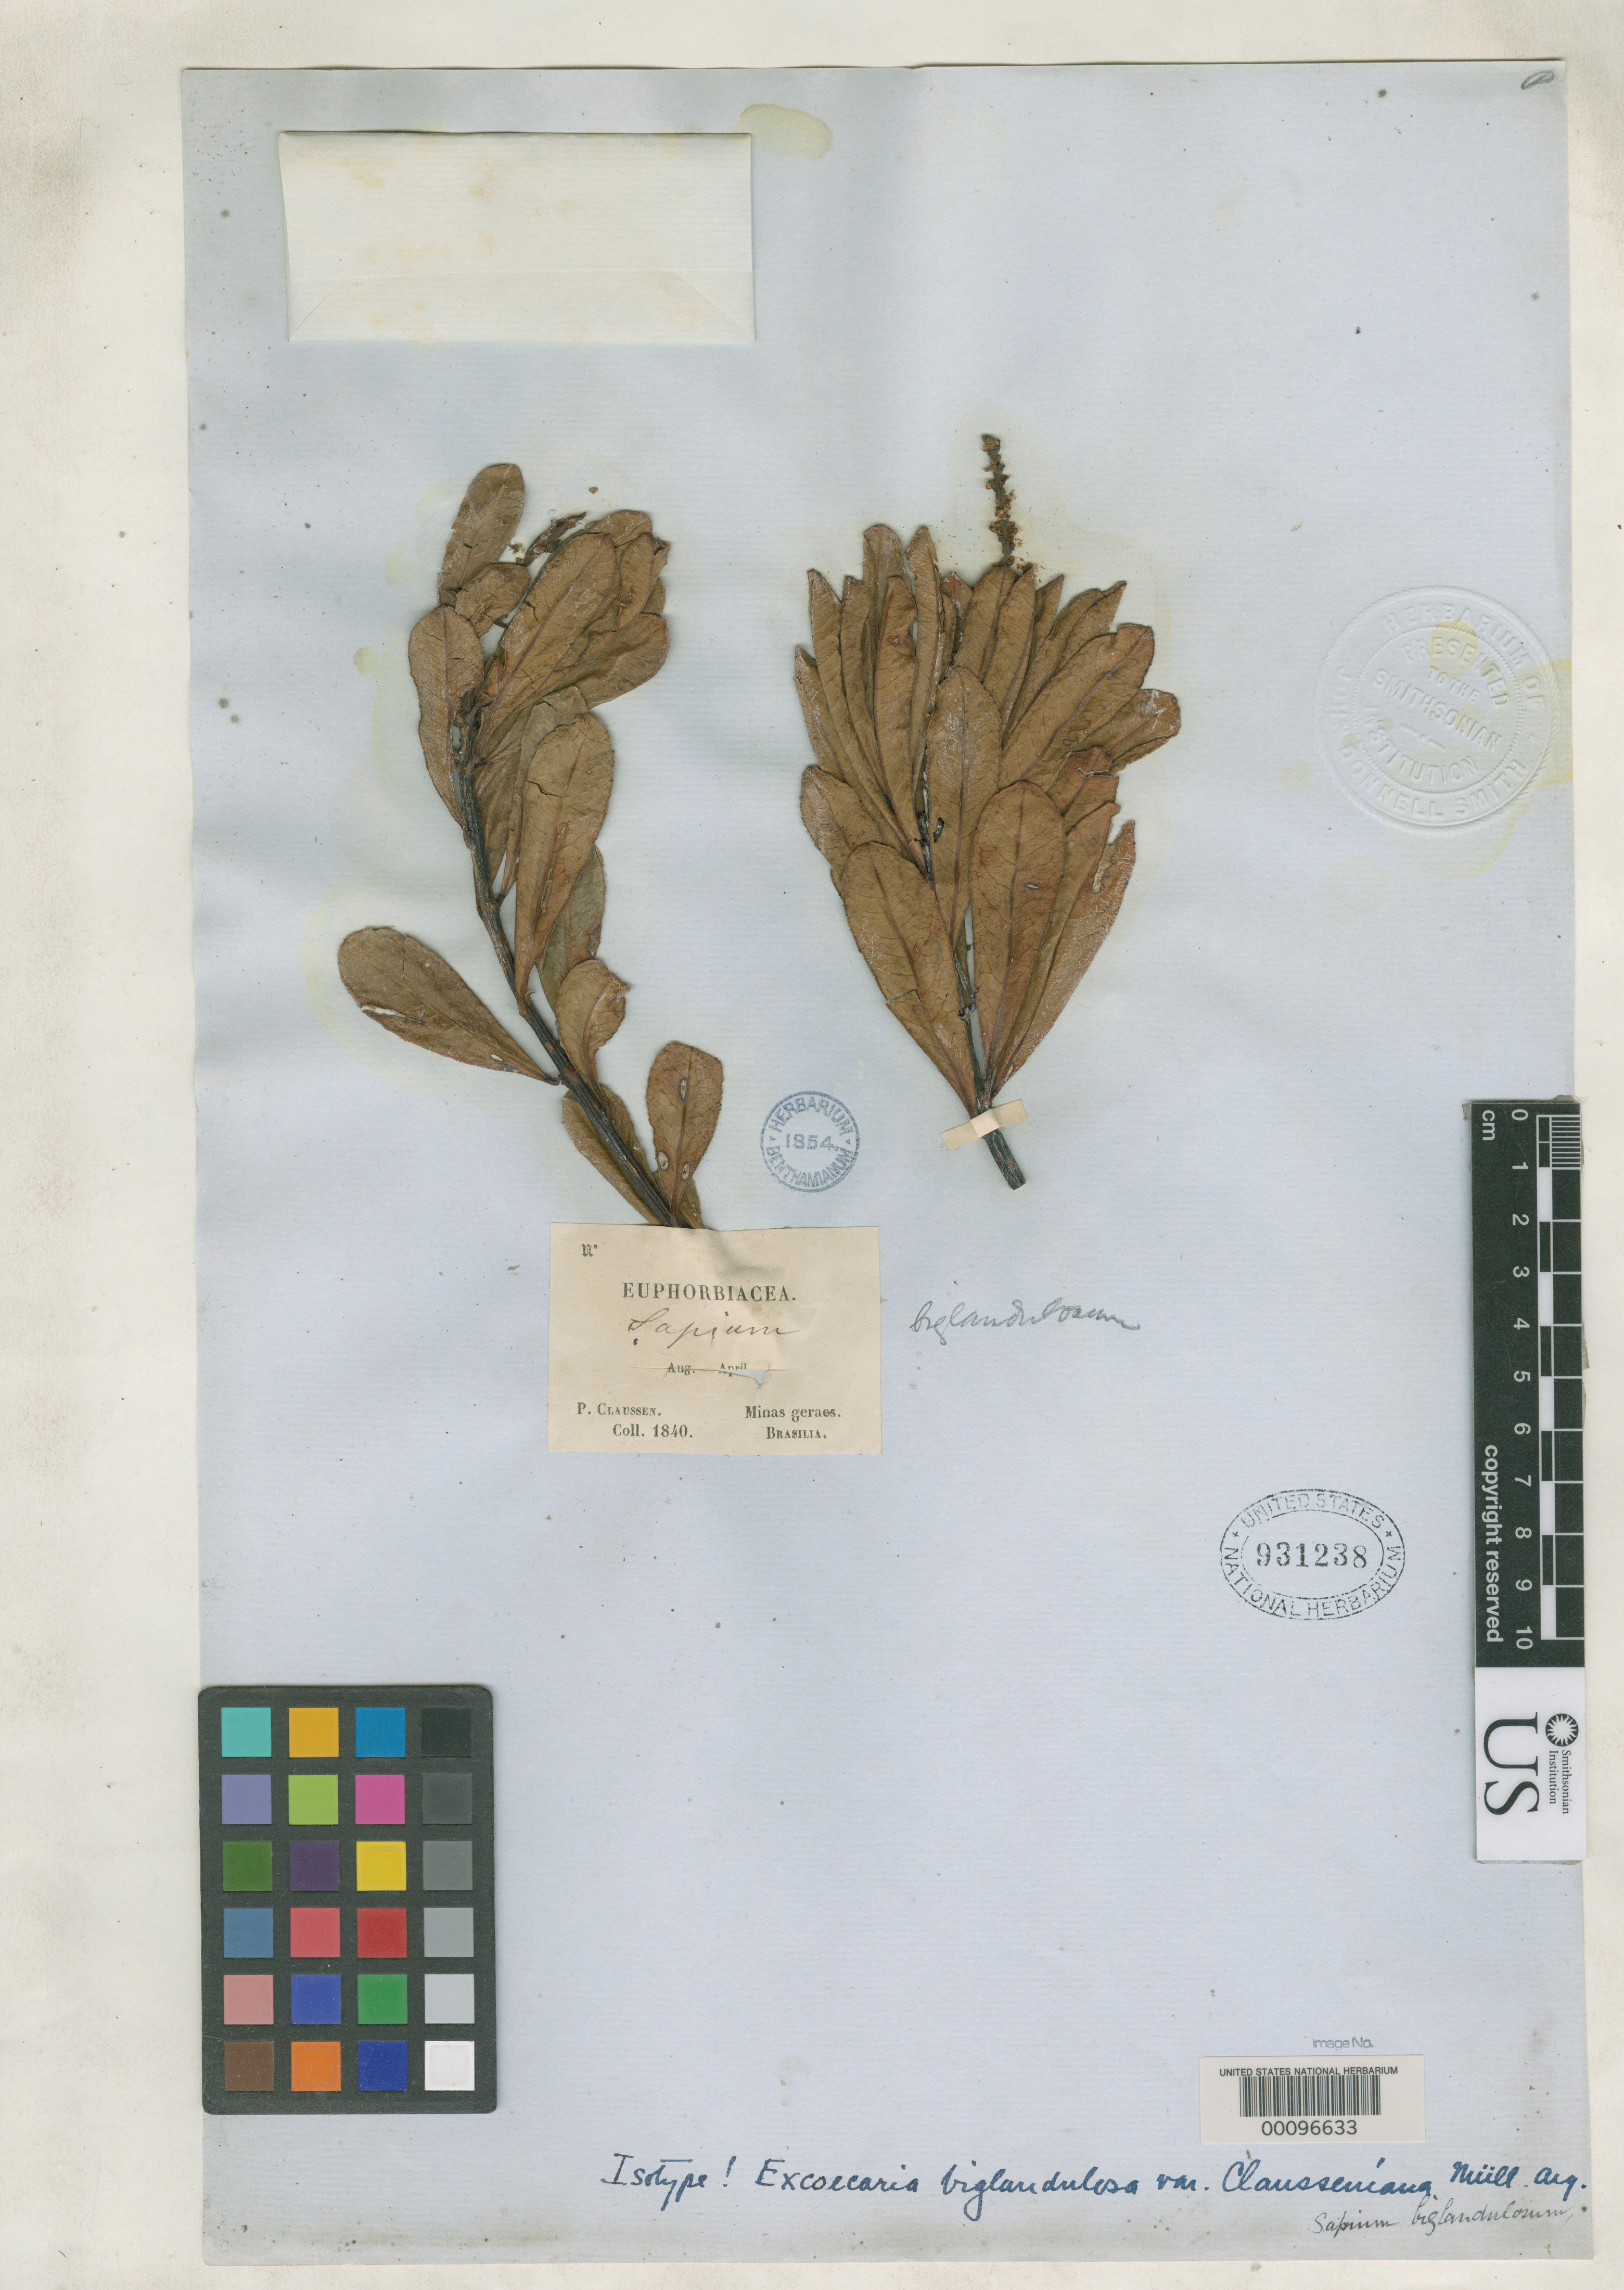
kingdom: Plantae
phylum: Tracheophyta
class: Magnoliopsida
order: Malpighiales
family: Euphorbiaceae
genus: Excoecaria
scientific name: Excoecaria biglandulosa var. clausseniana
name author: Müll. Arg. in Mart.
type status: Isotype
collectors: P. Claussen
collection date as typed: Aug 1840 to -- Apr 1840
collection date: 1840-04/1840-08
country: Brazil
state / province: Minas Gerais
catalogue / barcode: US 931238